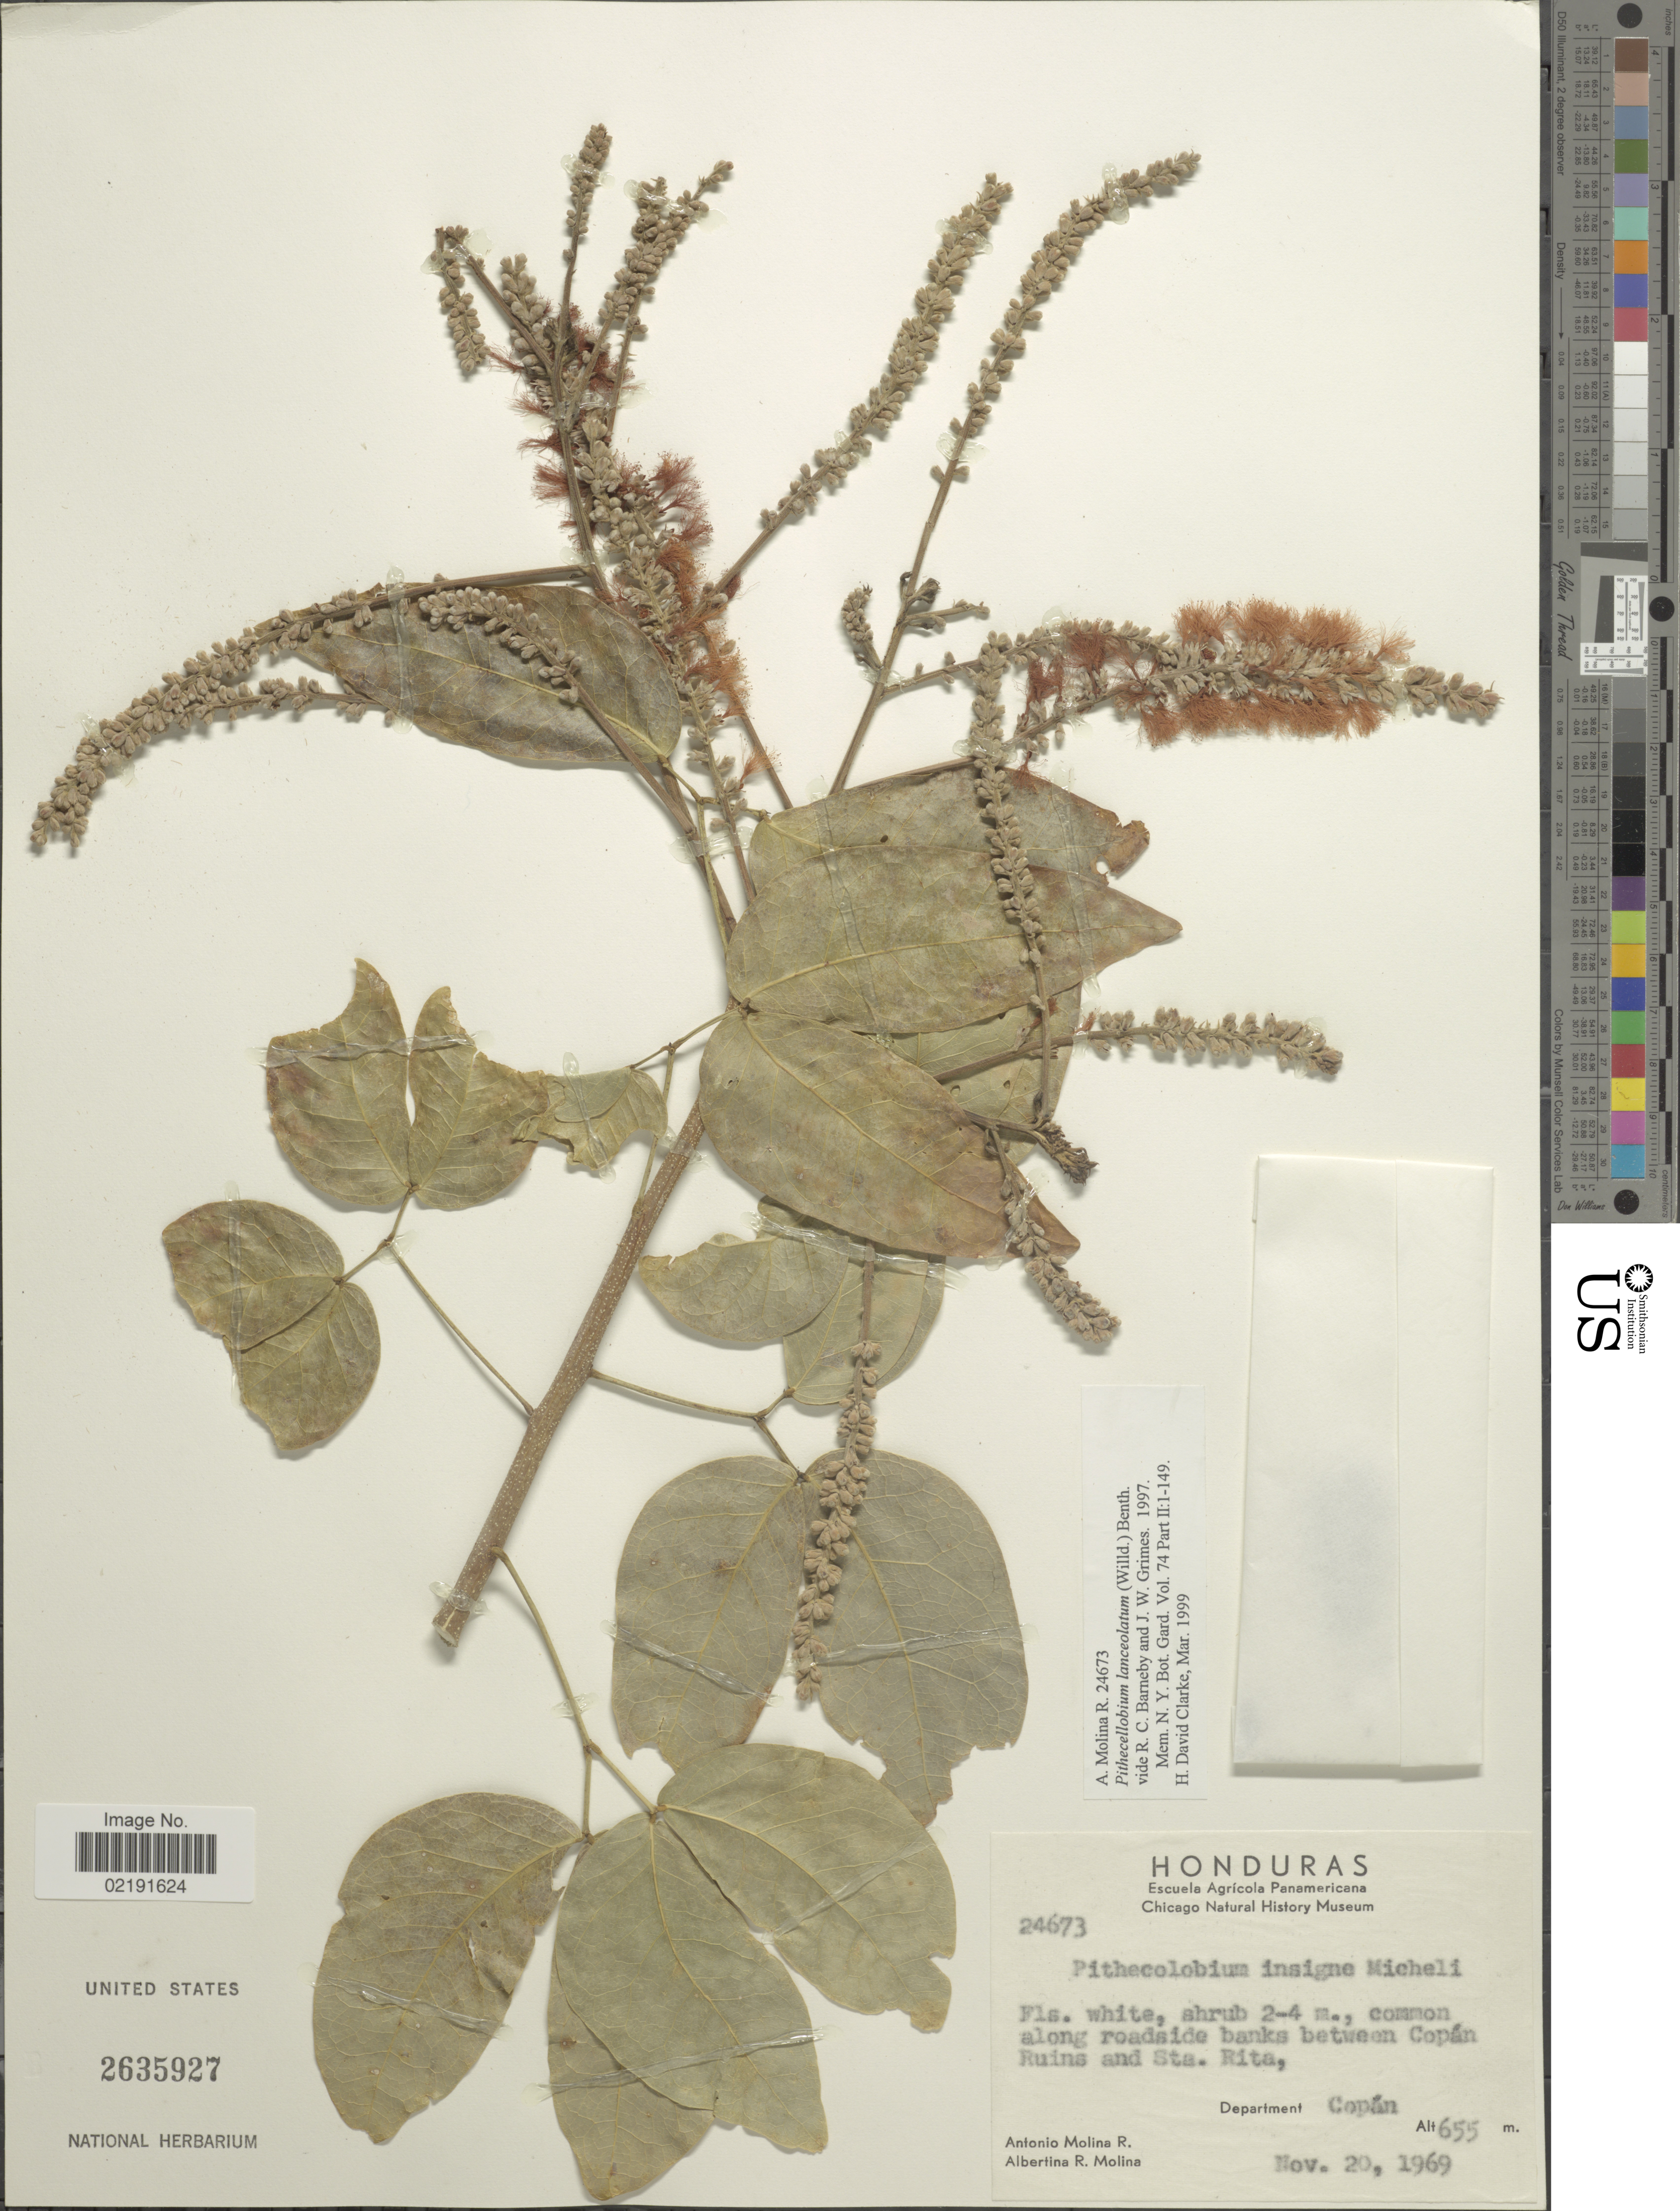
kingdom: Plantae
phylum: Tracheophyta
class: Magnoliopsida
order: Fabales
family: Fabaceae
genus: Pithecellobium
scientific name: Pithecellobium lanceolatum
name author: (Humb. & Bonpl. ex Willd.) Benth.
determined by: Clarke, H. D., University of North Carolina (Asheville)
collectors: A. Molina R. & A. R. Molina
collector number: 24673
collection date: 1969-11-20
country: Honduras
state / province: Copán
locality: Common along roadside banks between Copán Ruins and Sta. Rita, Department Copán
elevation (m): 655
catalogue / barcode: US 2635927